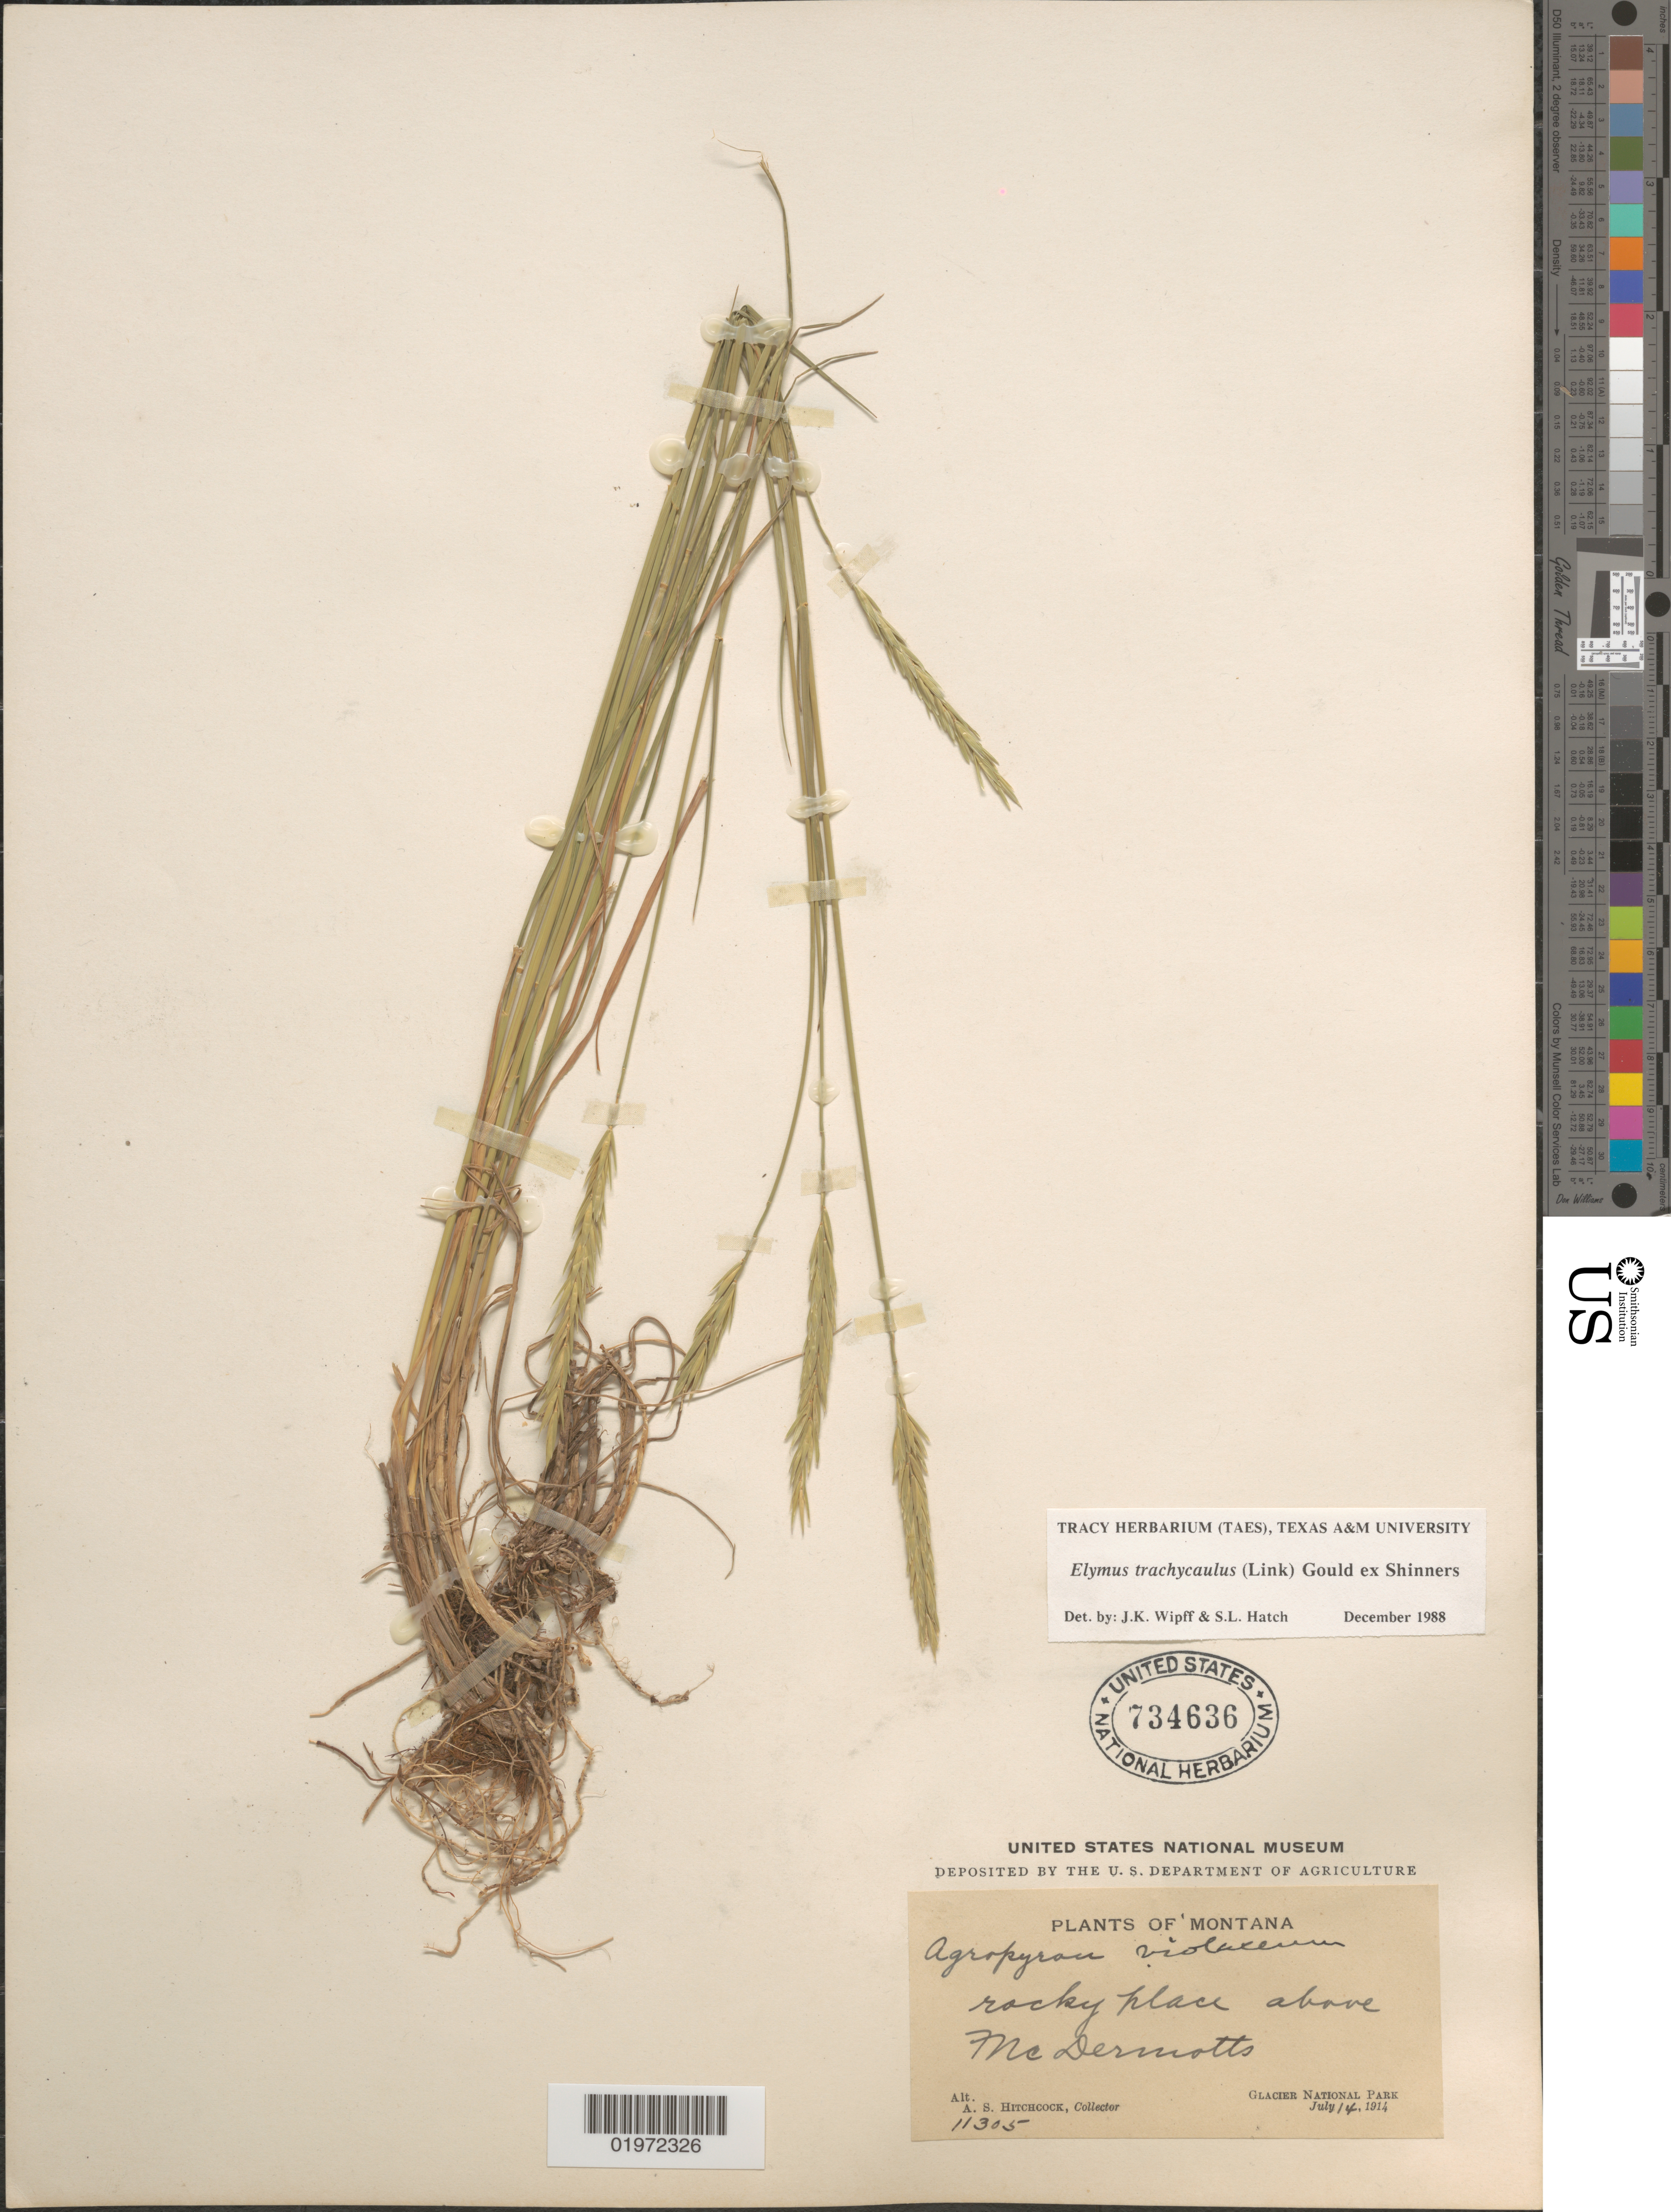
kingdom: Plantae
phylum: Tracheophyta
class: Liliopsida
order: Poales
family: Poaceae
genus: Elymus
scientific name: Elymus trachycaulus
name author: (Link) Gould ex Shinners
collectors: A. S. Hitchcock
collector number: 11305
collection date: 1914-07-14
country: United States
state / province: Montana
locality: Rocky place above Mc Dermotts. Glacier National Park.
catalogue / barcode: US 734636